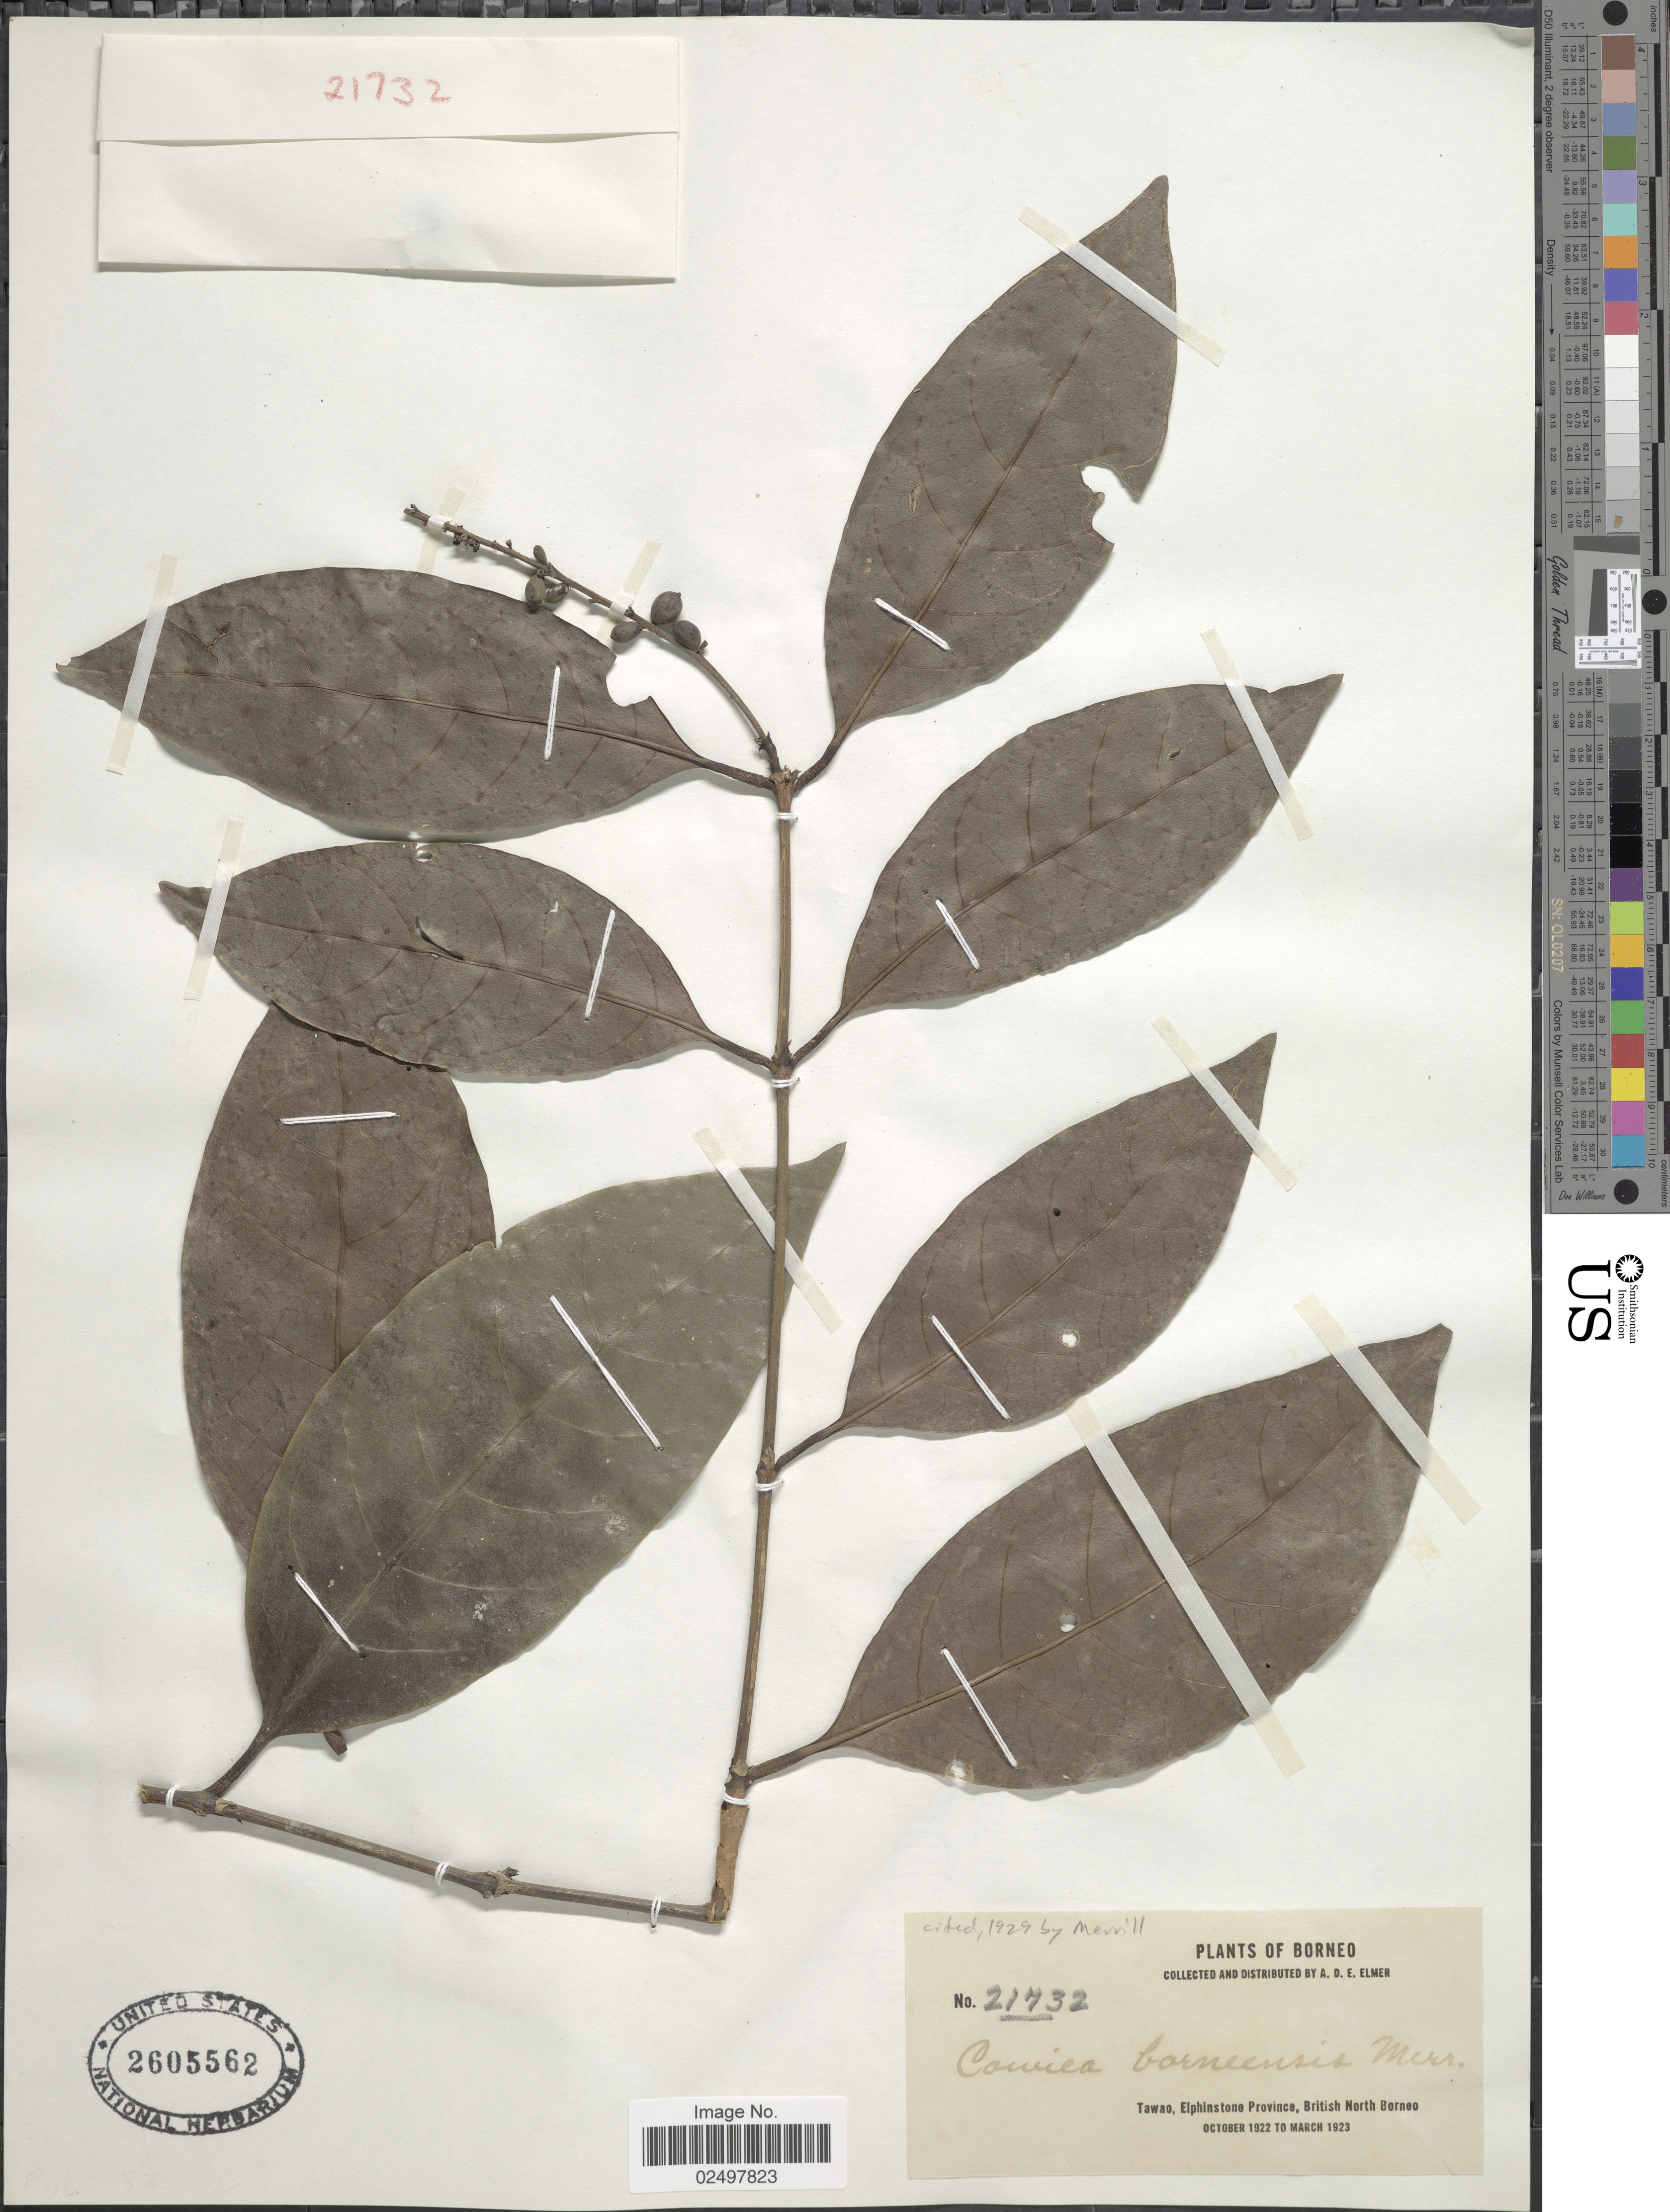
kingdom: Plantae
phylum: Tracheophyta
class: Magnoliopsida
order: Gentianales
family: Rubiaceae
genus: Cowiea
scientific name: Cowiea borneensis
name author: Wernham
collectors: A. D. E. Elmer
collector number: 21732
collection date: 1922-10-12/1923-03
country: Malaysia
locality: Borneo, Tawao, Elphins Province, British North Borneo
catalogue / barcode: US 2605562